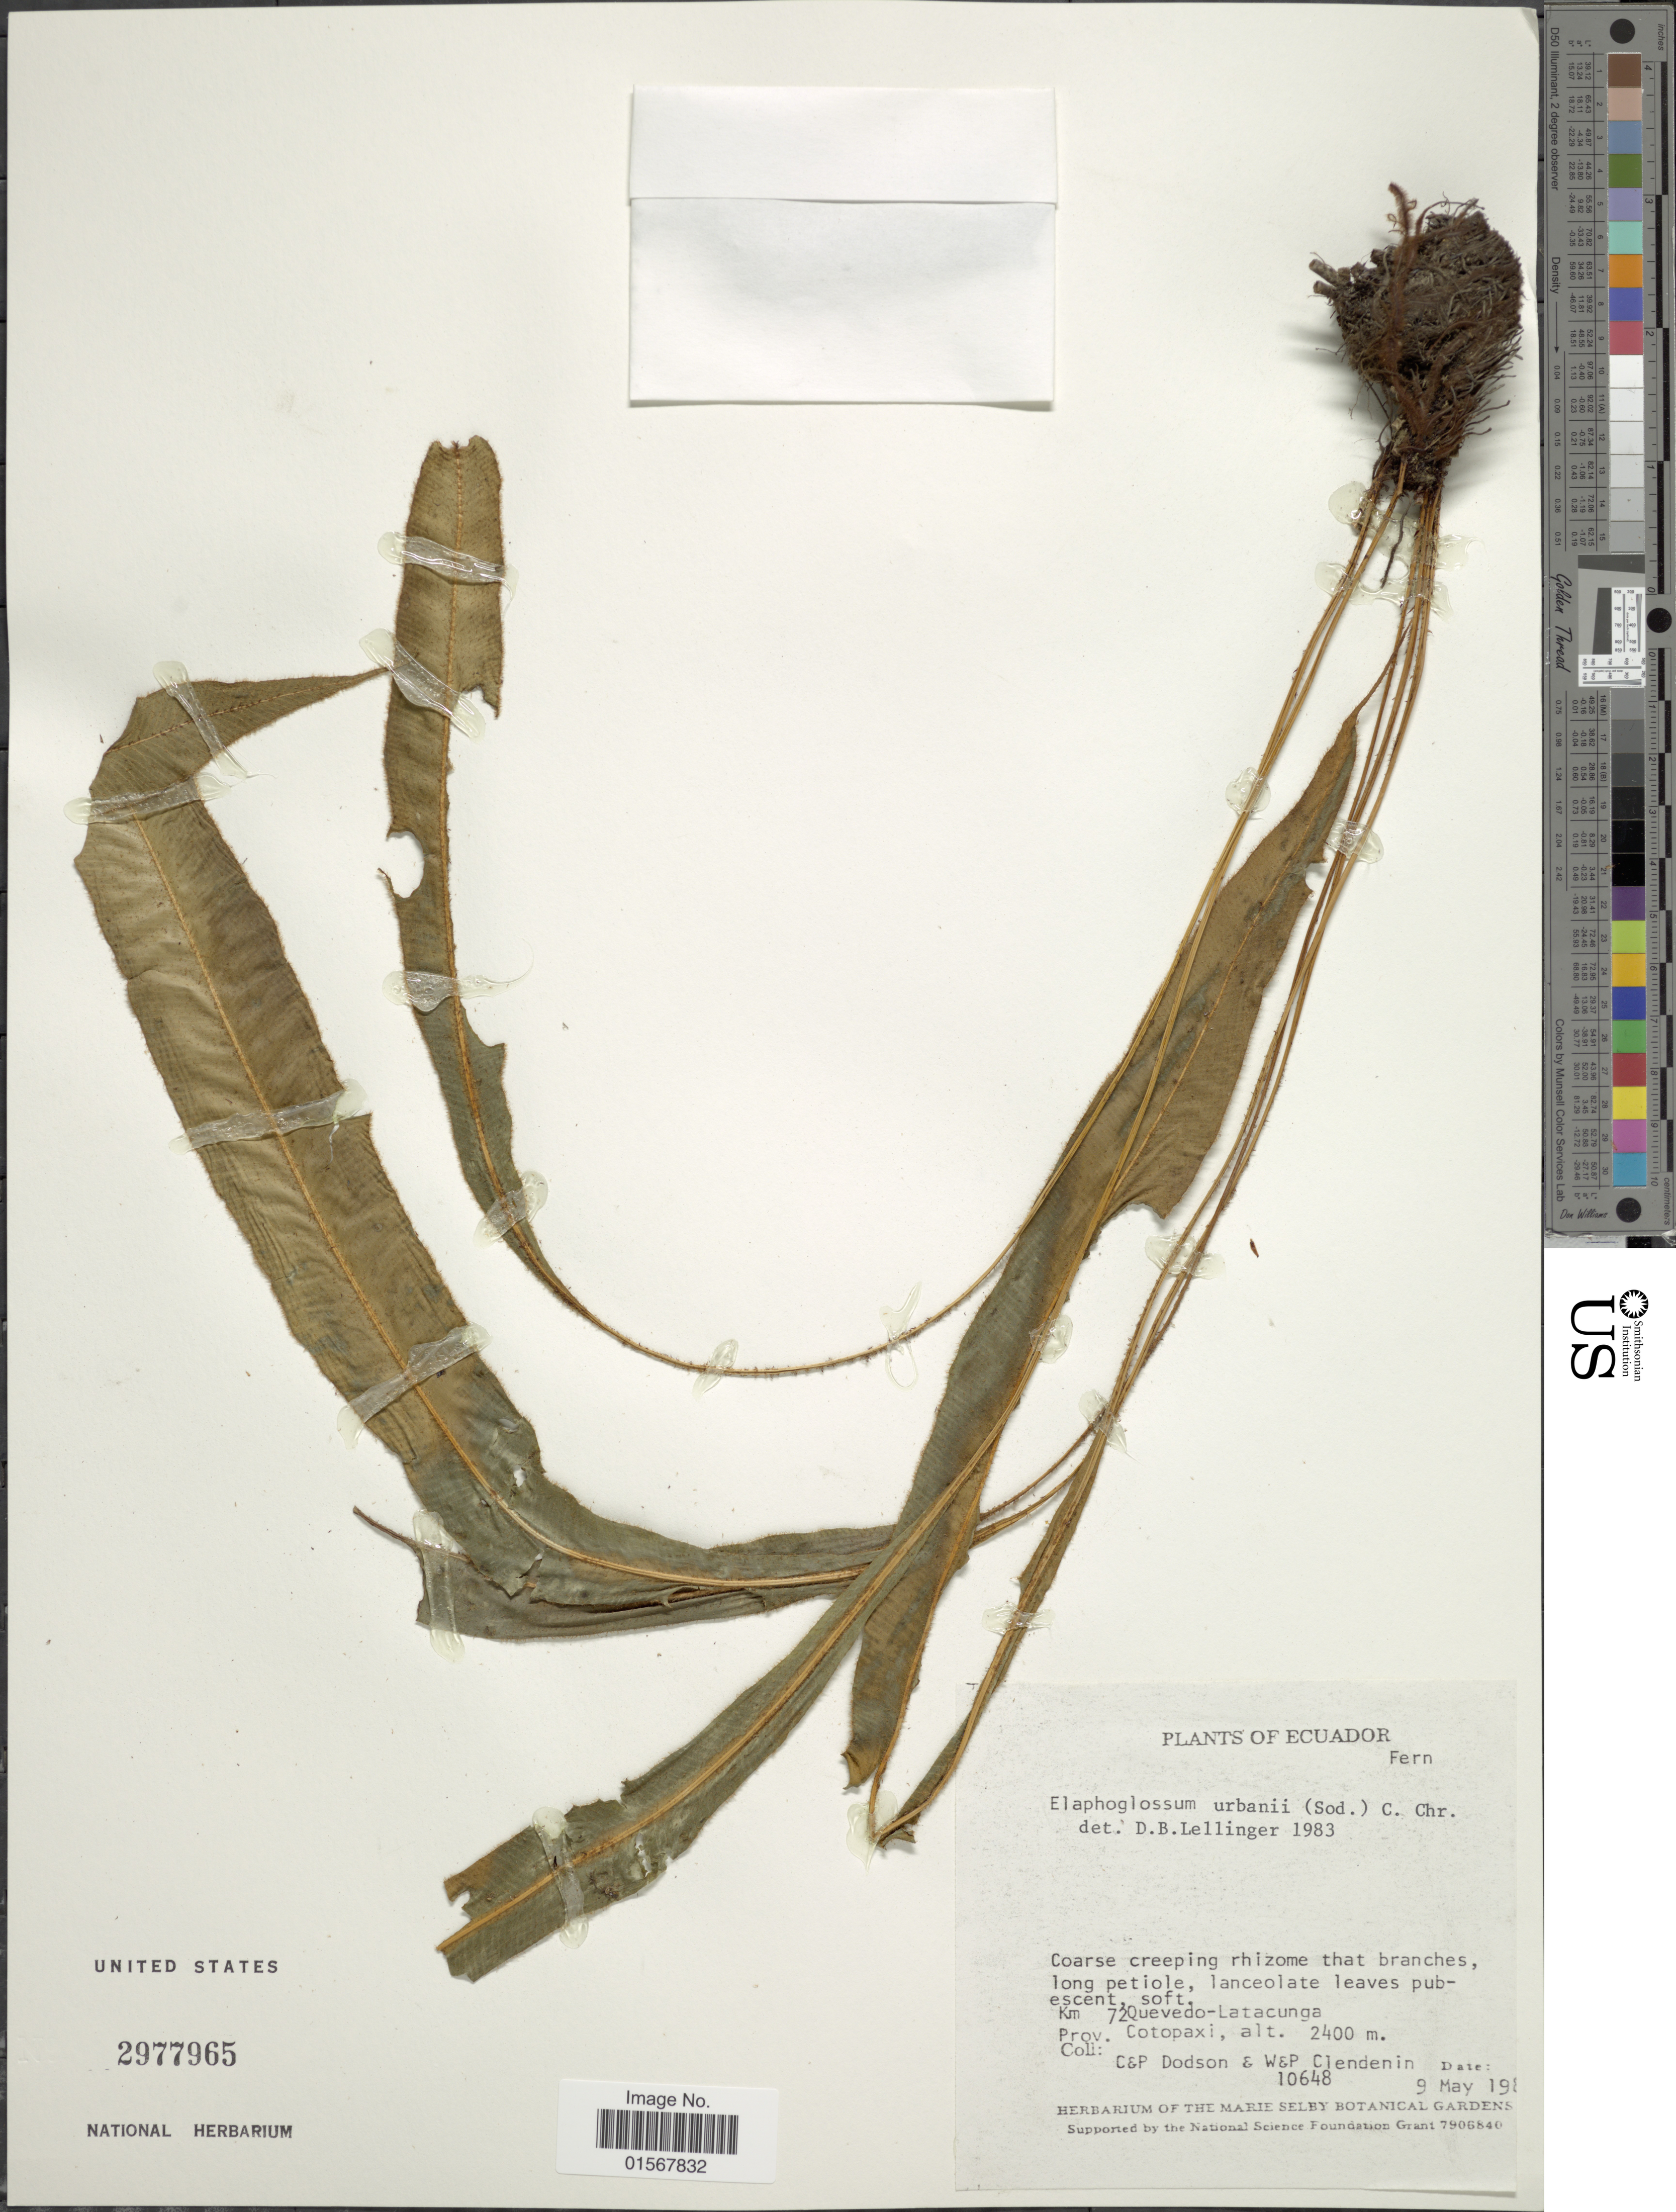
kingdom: Plantae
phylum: Tracheophyta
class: Polypodiopsida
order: Polypodiales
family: Dryopteridaceae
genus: Elaphoglossum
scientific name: Elaphoglossum urbanii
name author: Brause in Urb.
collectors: C. Dodson, P. M. Dodson, W. Clendenin & P. Clendenin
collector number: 10648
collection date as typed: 198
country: Ecuador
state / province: Cotopaxi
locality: Km 72 Quevedo-Latacunga, Prov. Cotopaxi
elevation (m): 2400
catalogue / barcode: US 2977965